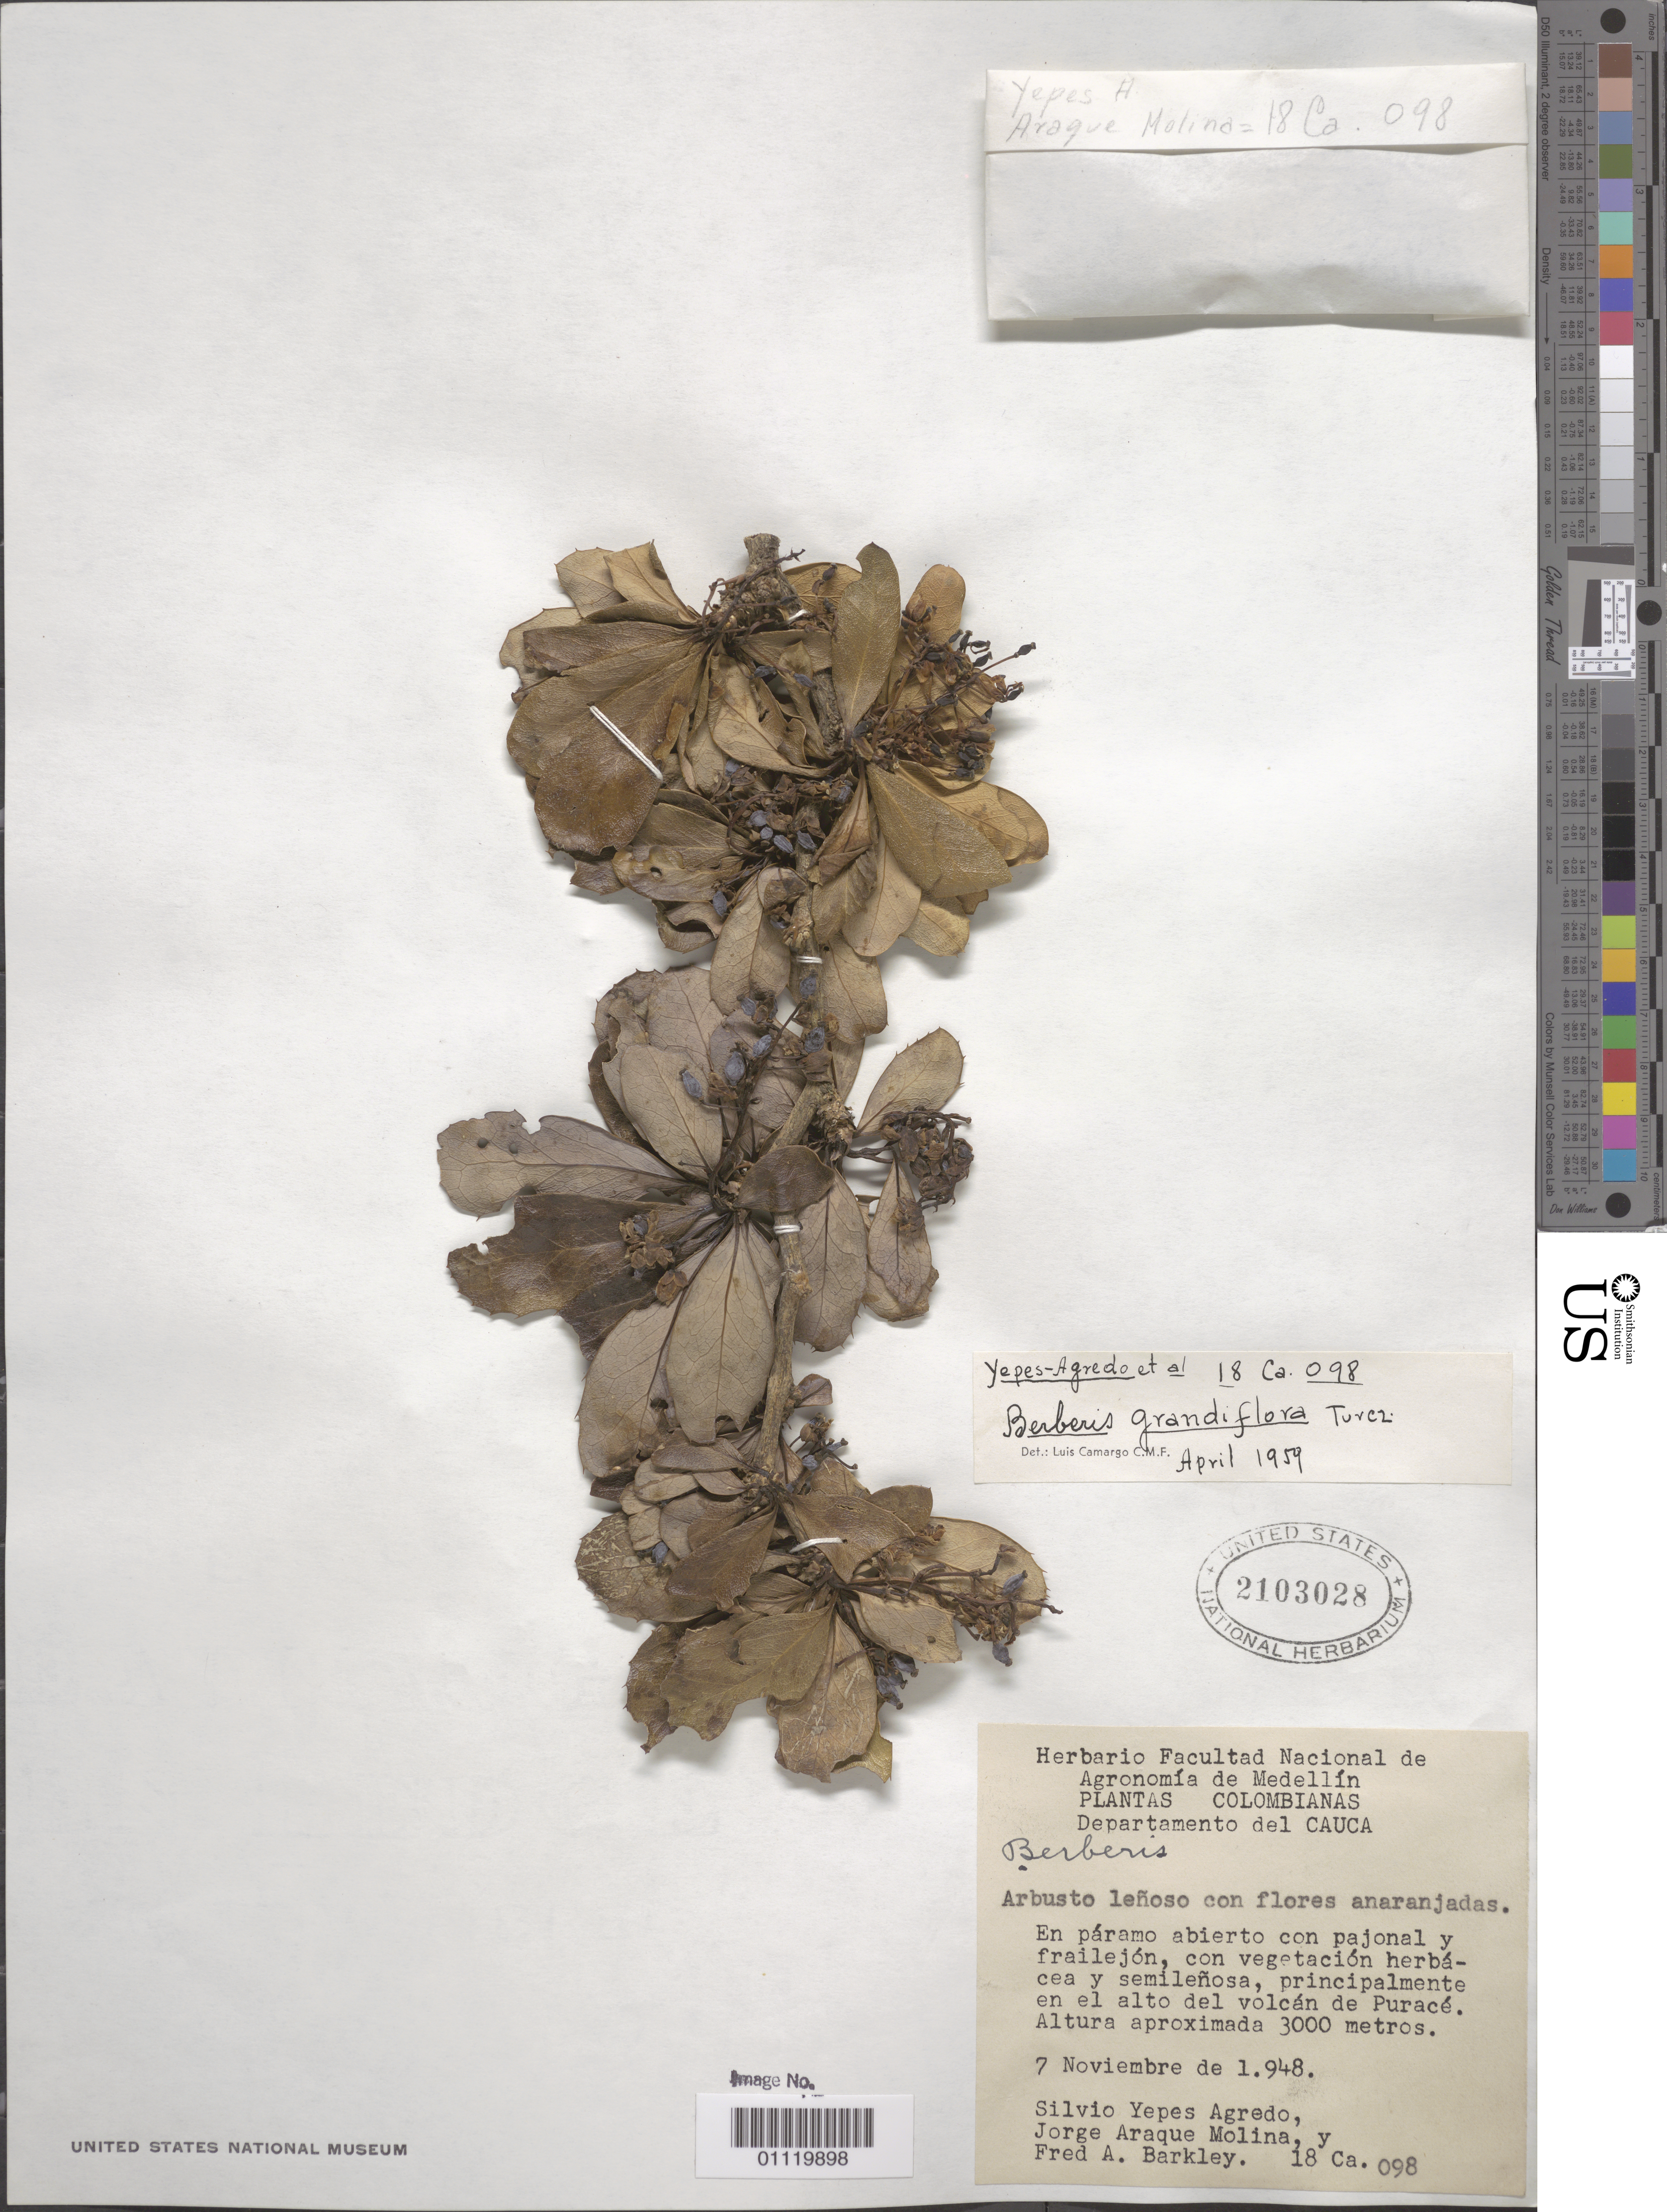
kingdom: Plantae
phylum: Tracheophyta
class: Magnoliopsida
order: Ranunculales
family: Berberidaceae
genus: Berberis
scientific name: Berberis grandiflora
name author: Turcz.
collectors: S. Y. Agredo, J. A. Molina & F. A. Barkley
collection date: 1948-11-07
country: Colombia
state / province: Cauca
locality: In open paramo with grasses and Espeletia spp., vegetated by herbaceous and semiwoody plants, mainly at the higher altitude of the Puracé volcano.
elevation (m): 3000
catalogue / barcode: US 2103028